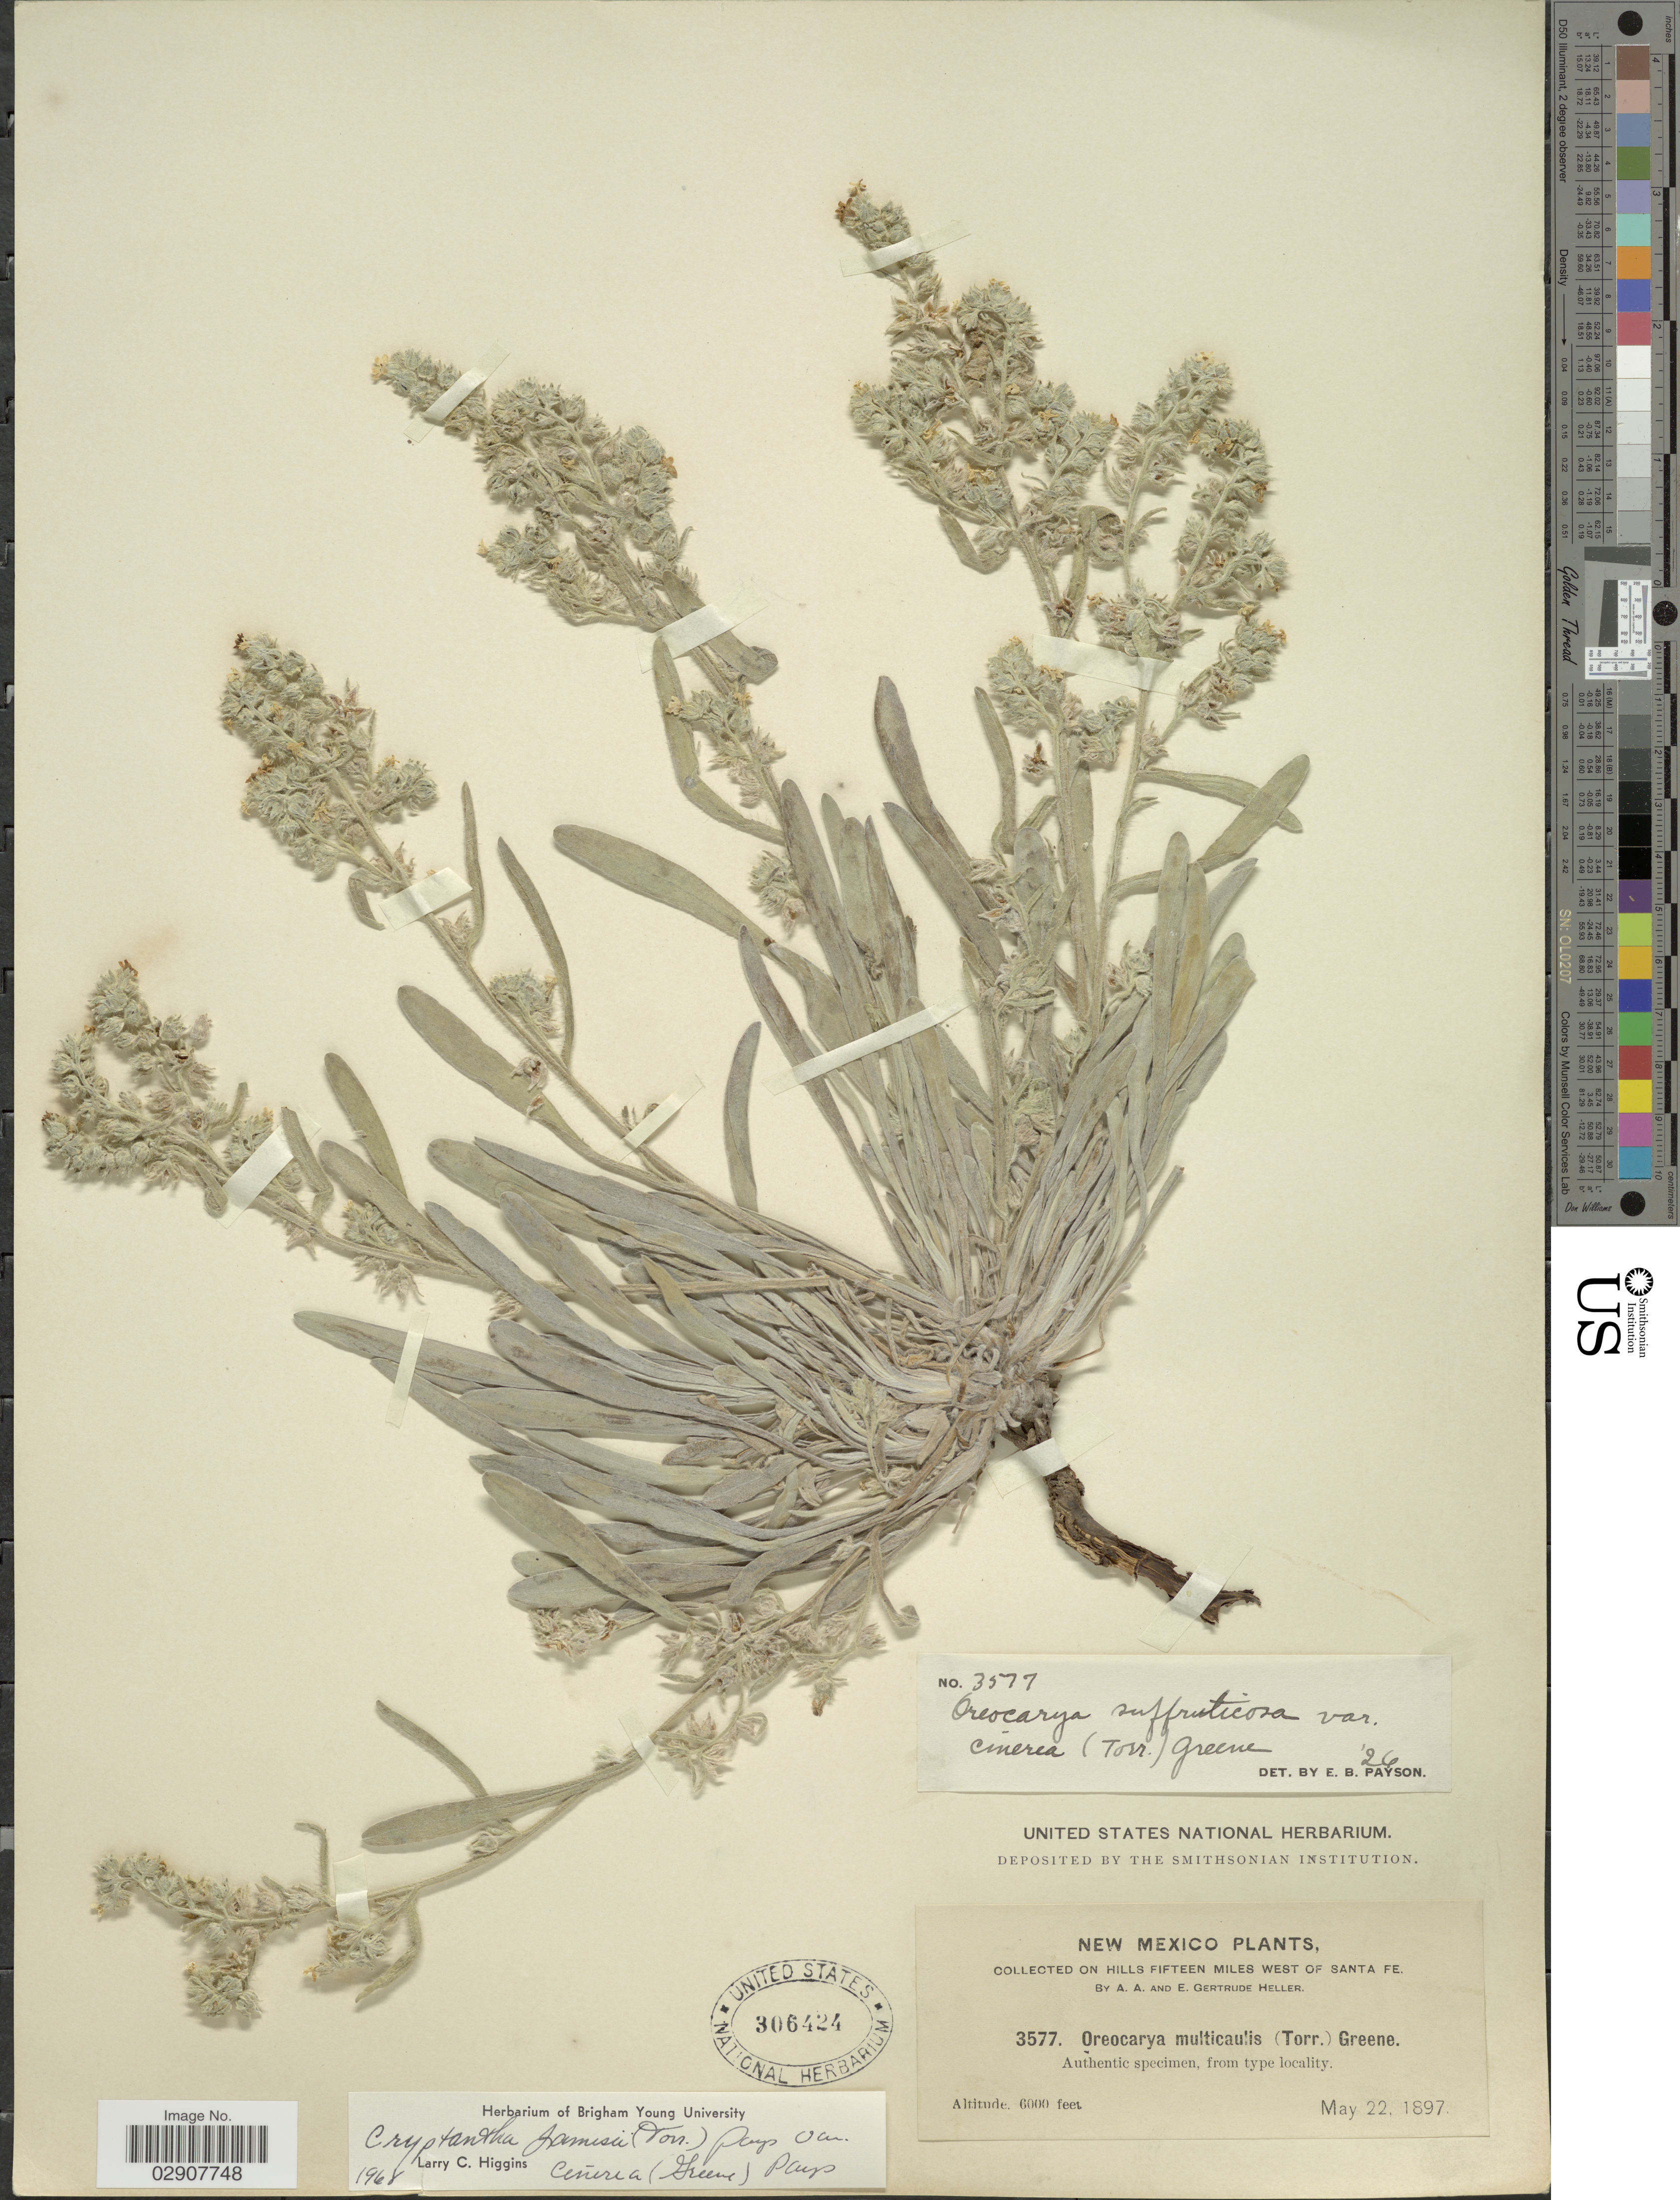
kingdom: Plantae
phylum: Tracheophyta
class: Magnoliopsida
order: Boraginales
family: Boraginaceae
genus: Cryptantha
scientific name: Cryptantha jamesii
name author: (Torr.) Payson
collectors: A. A. Heller & E. G. Heller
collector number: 3577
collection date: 1897-05-22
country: United States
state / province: New Mexico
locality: Hills fifteen miles west of Santa Fe. New Mexico.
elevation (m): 1829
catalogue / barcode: US 306424